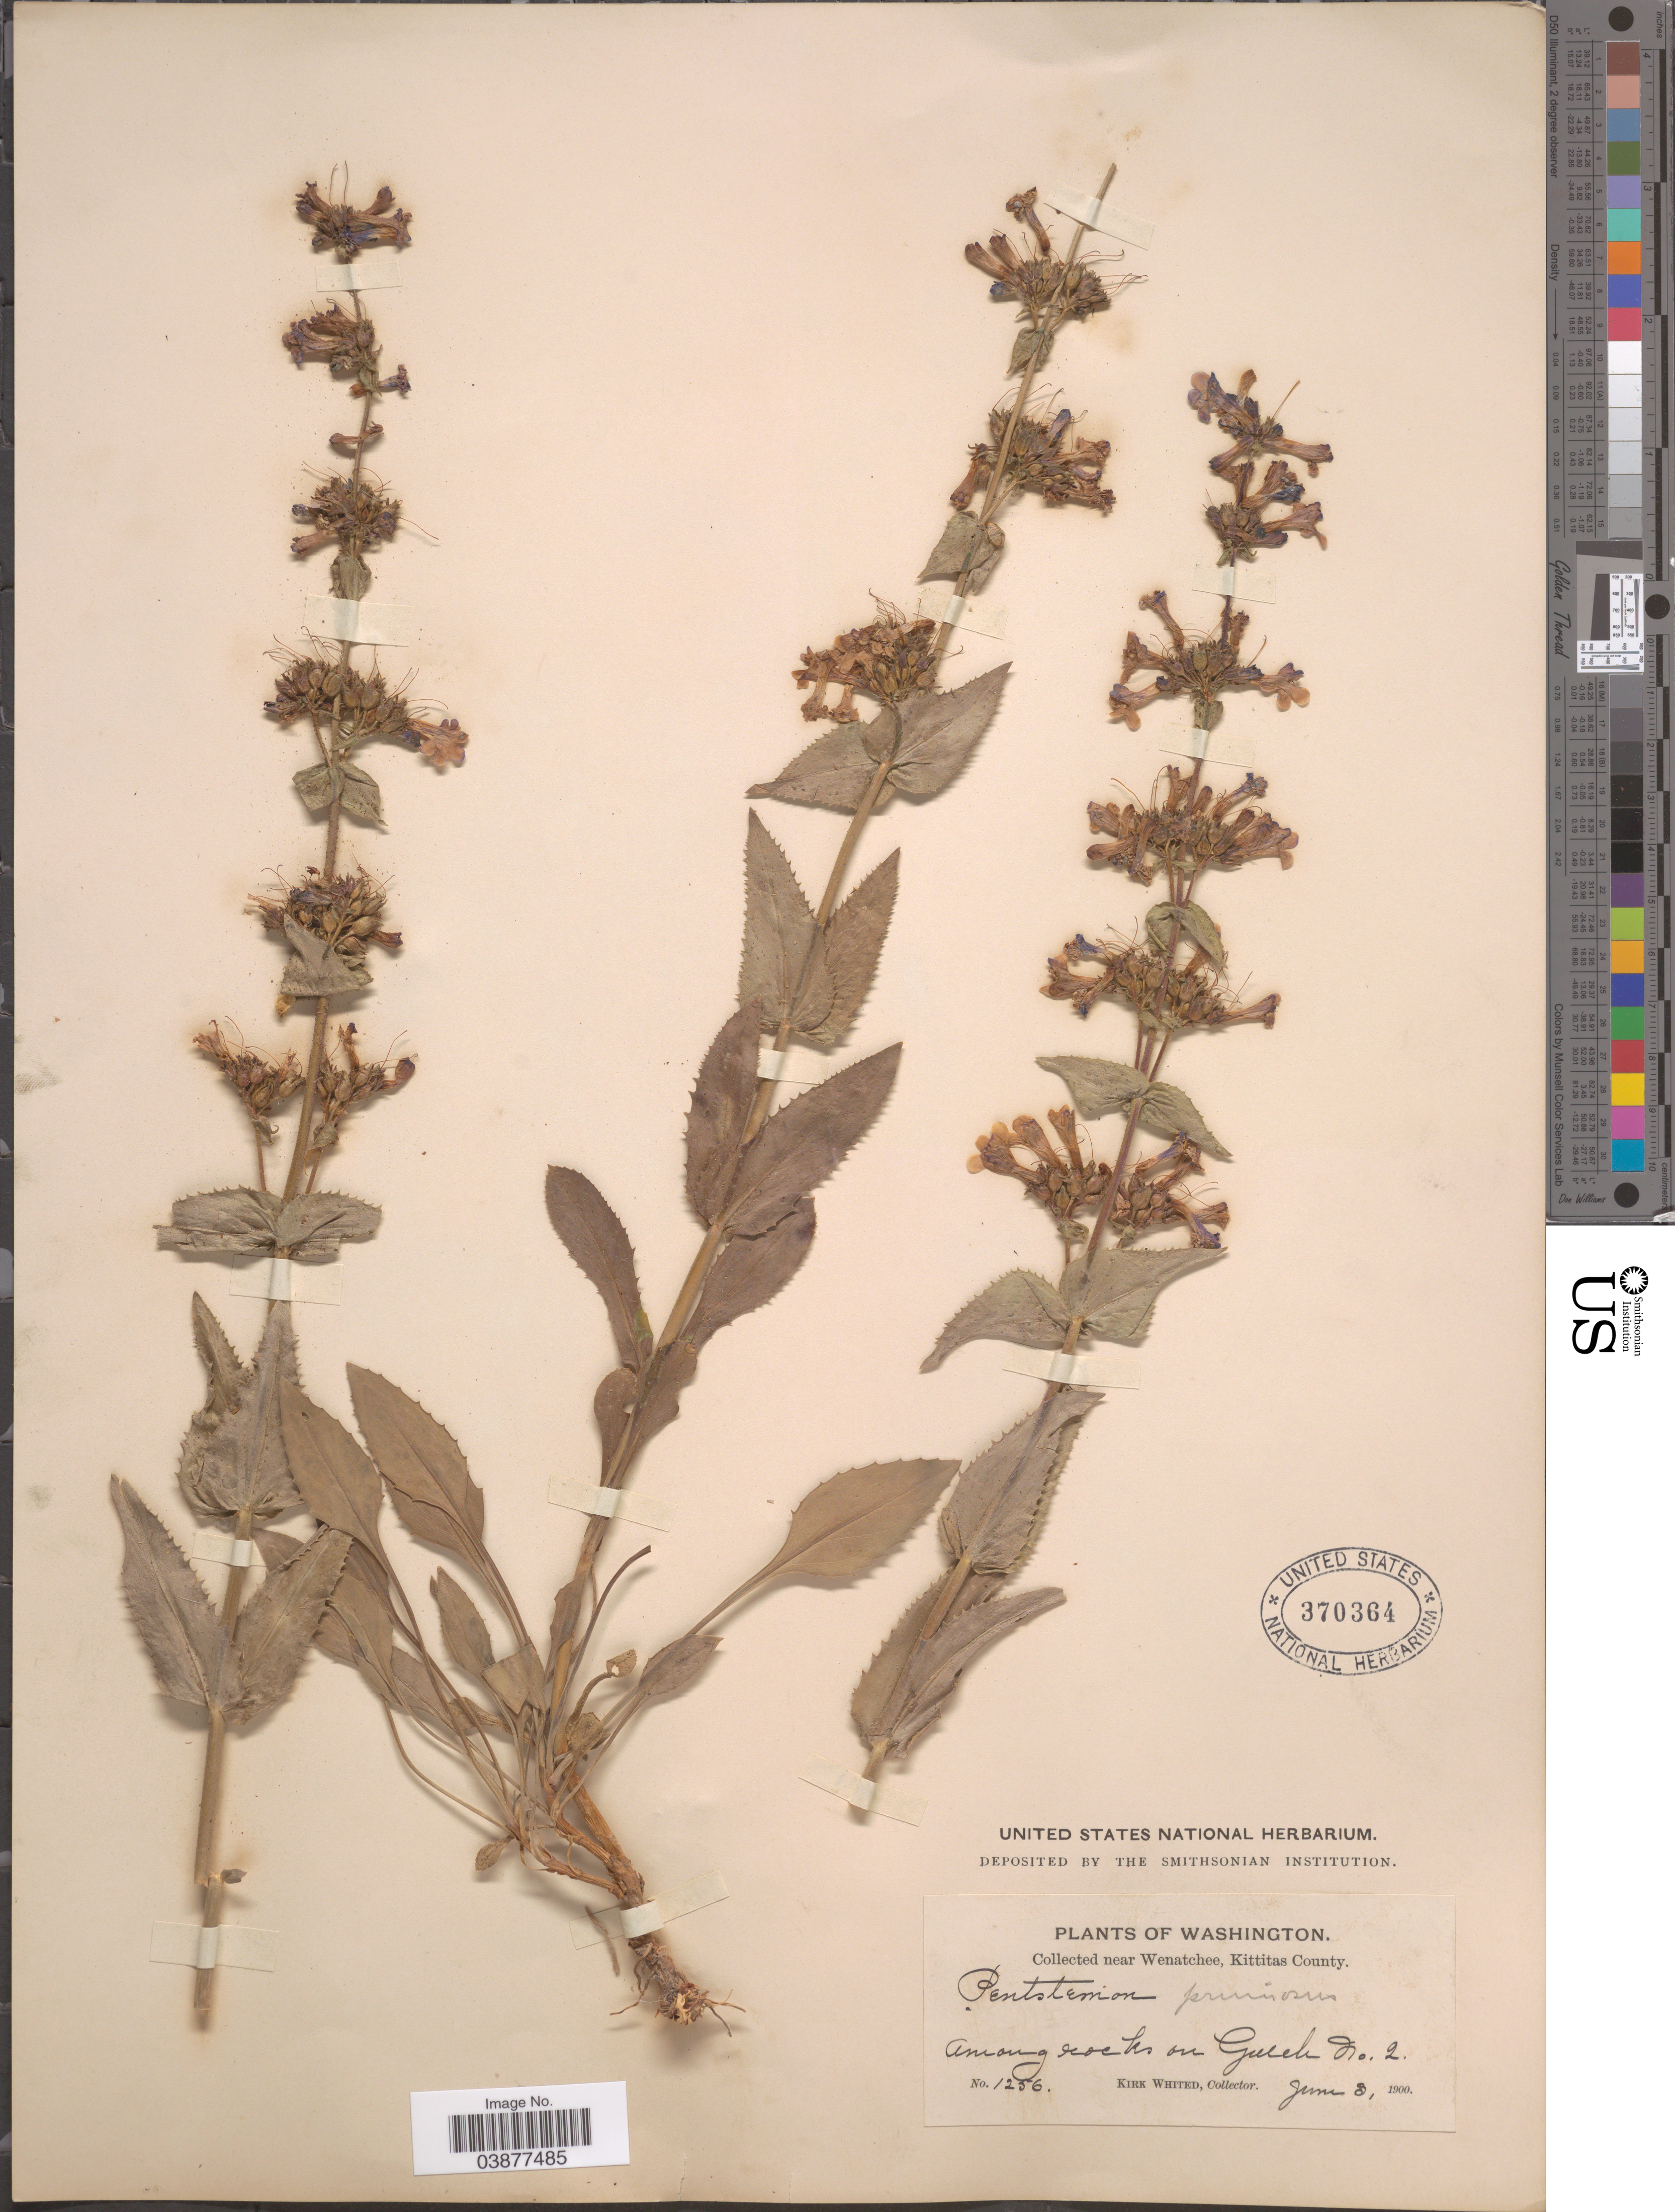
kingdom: Plantae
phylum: Tracheophyta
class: Magnoliopsida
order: Lamiales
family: Plantaginaceae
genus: Penstemon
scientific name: Penstemon pruinosus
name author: Douglas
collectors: K. Whited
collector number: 1256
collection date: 1900-06-03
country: United States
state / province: Washington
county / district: Kittitas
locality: Near Wenatchee, Kittitas County. Among rocks on Gulch no. 2.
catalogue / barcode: US 370364